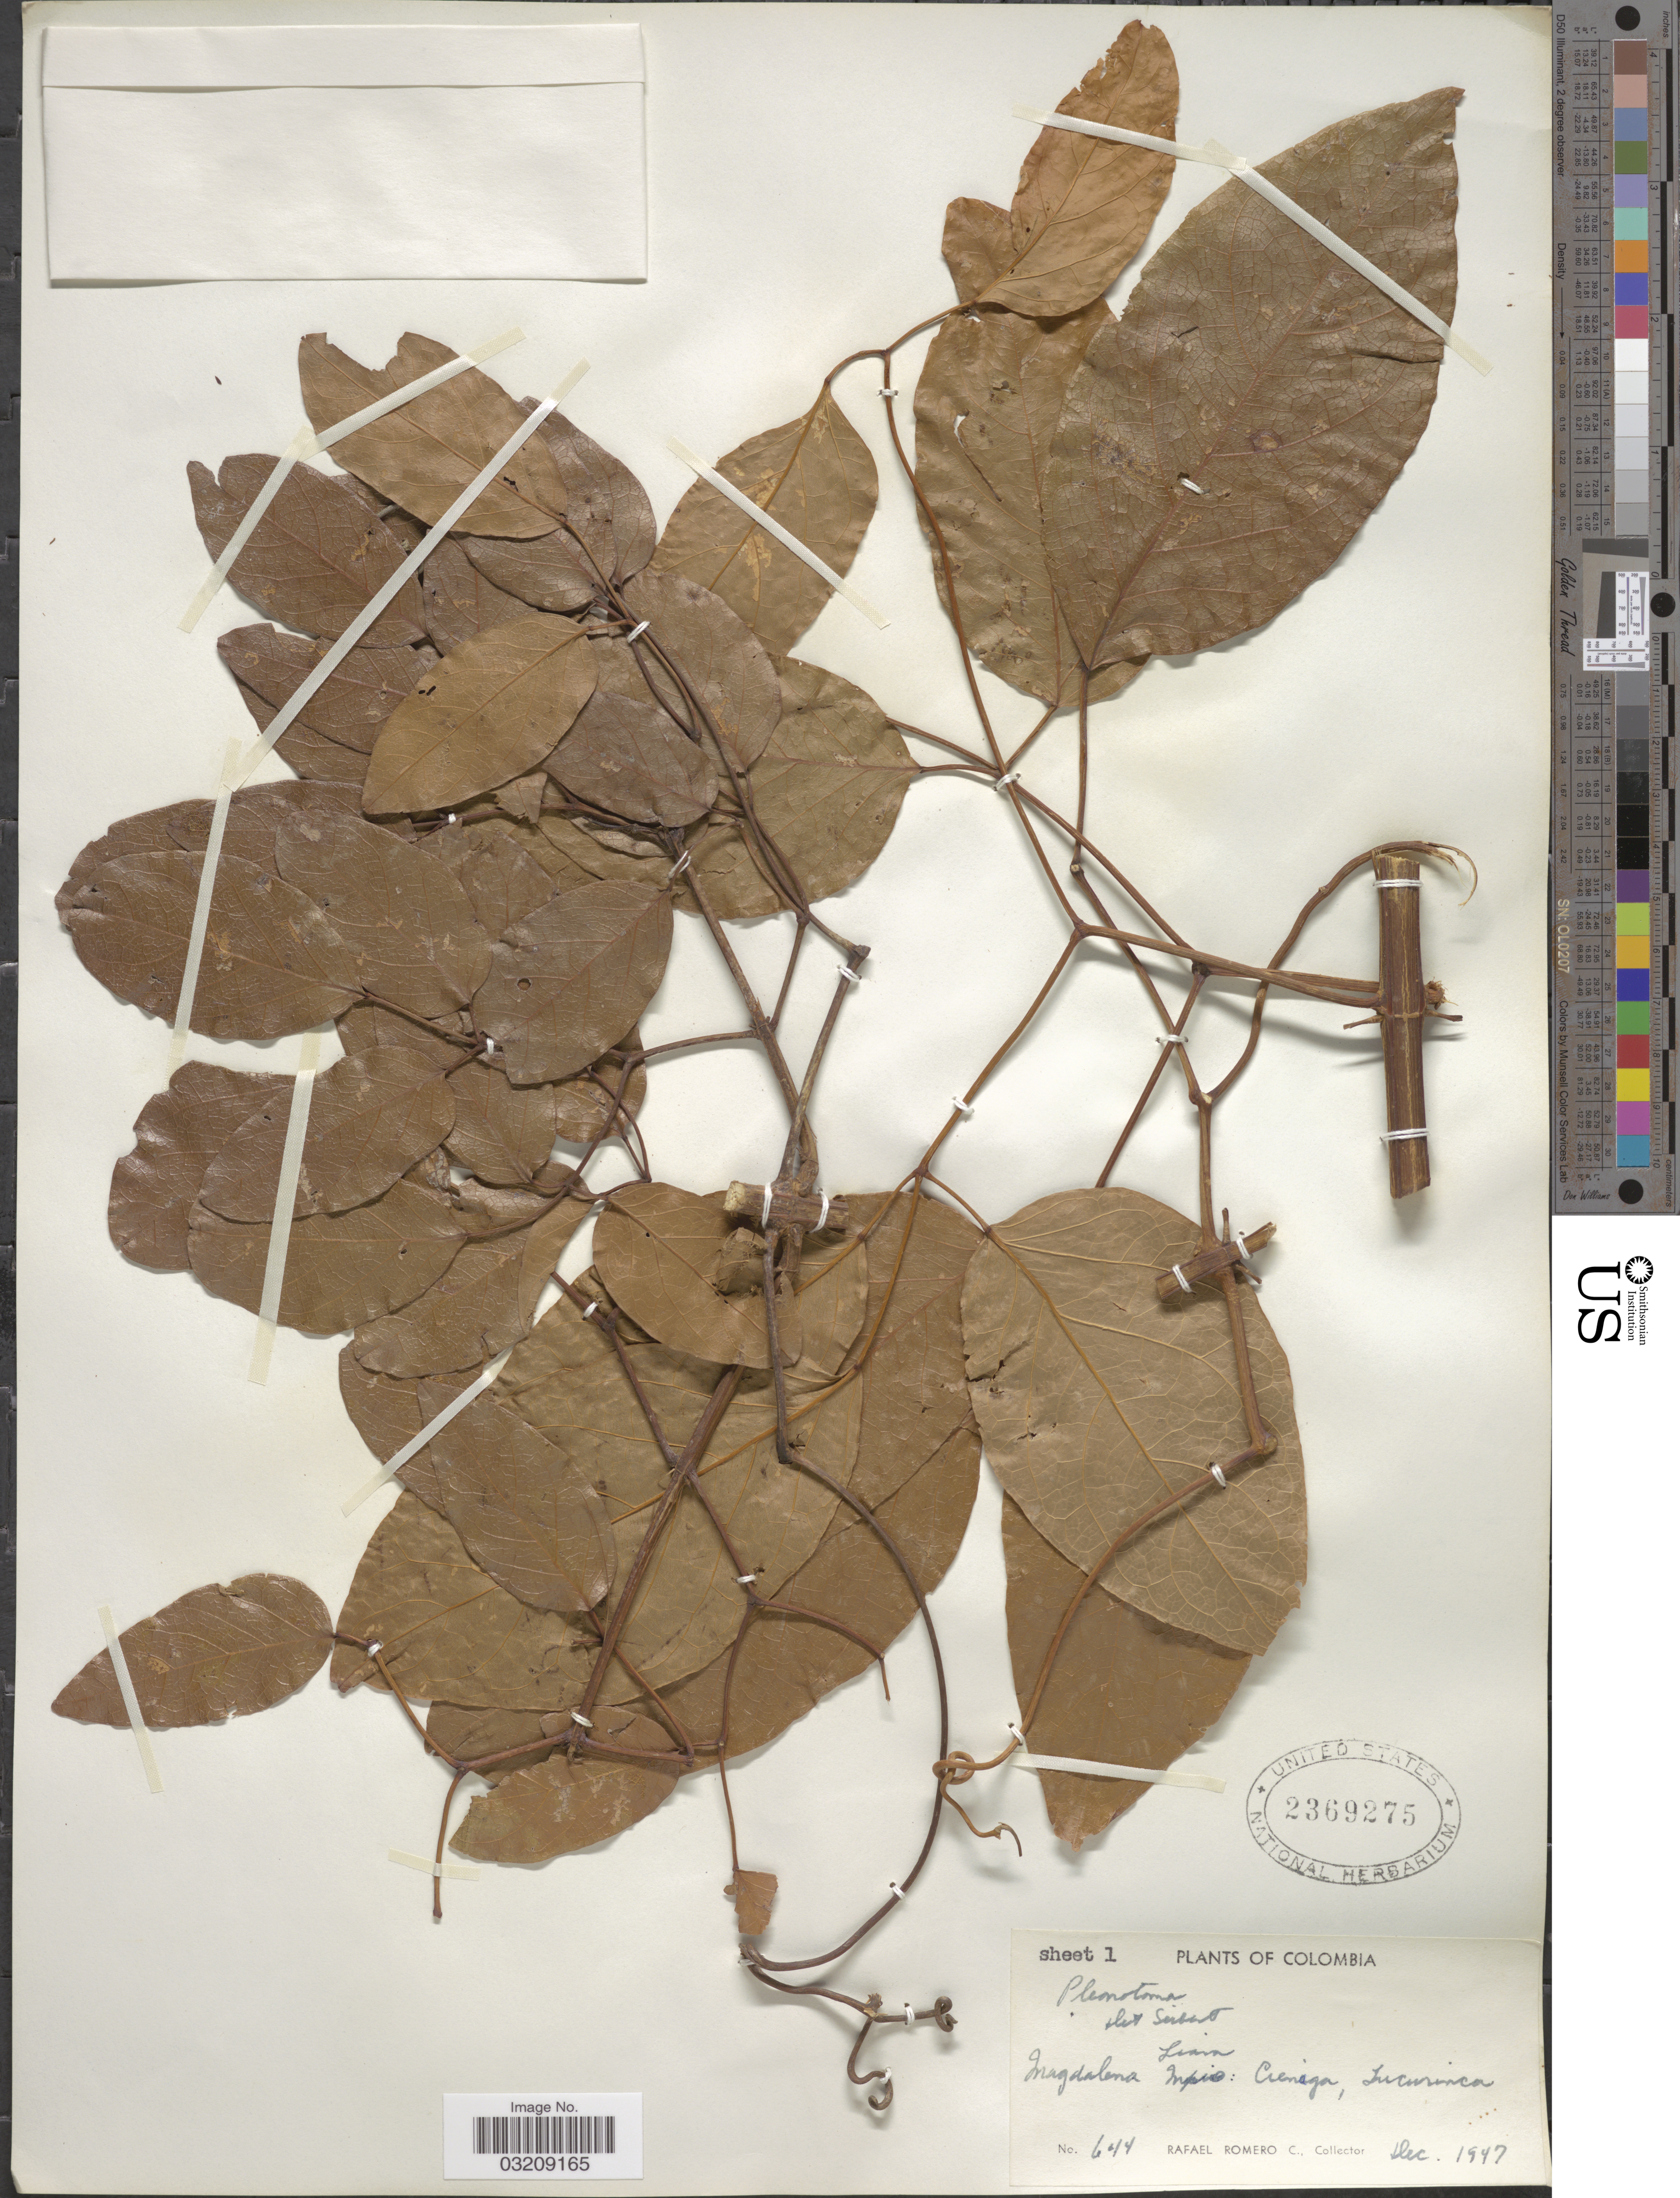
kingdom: Plantae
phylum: Tracheophyta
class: Magnoliopsida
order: Lamiales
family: Bignoniaceae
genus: Pleonotoma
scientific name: Pleonotoma variabilis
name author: (Jacq.) Miers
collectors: R. Romero Castañeda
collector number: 644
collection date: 1947-12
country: Colombia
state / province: Magdalena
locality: Magdalena Mpio: Cienaga, Tucurinca.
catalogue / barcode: US 2369275